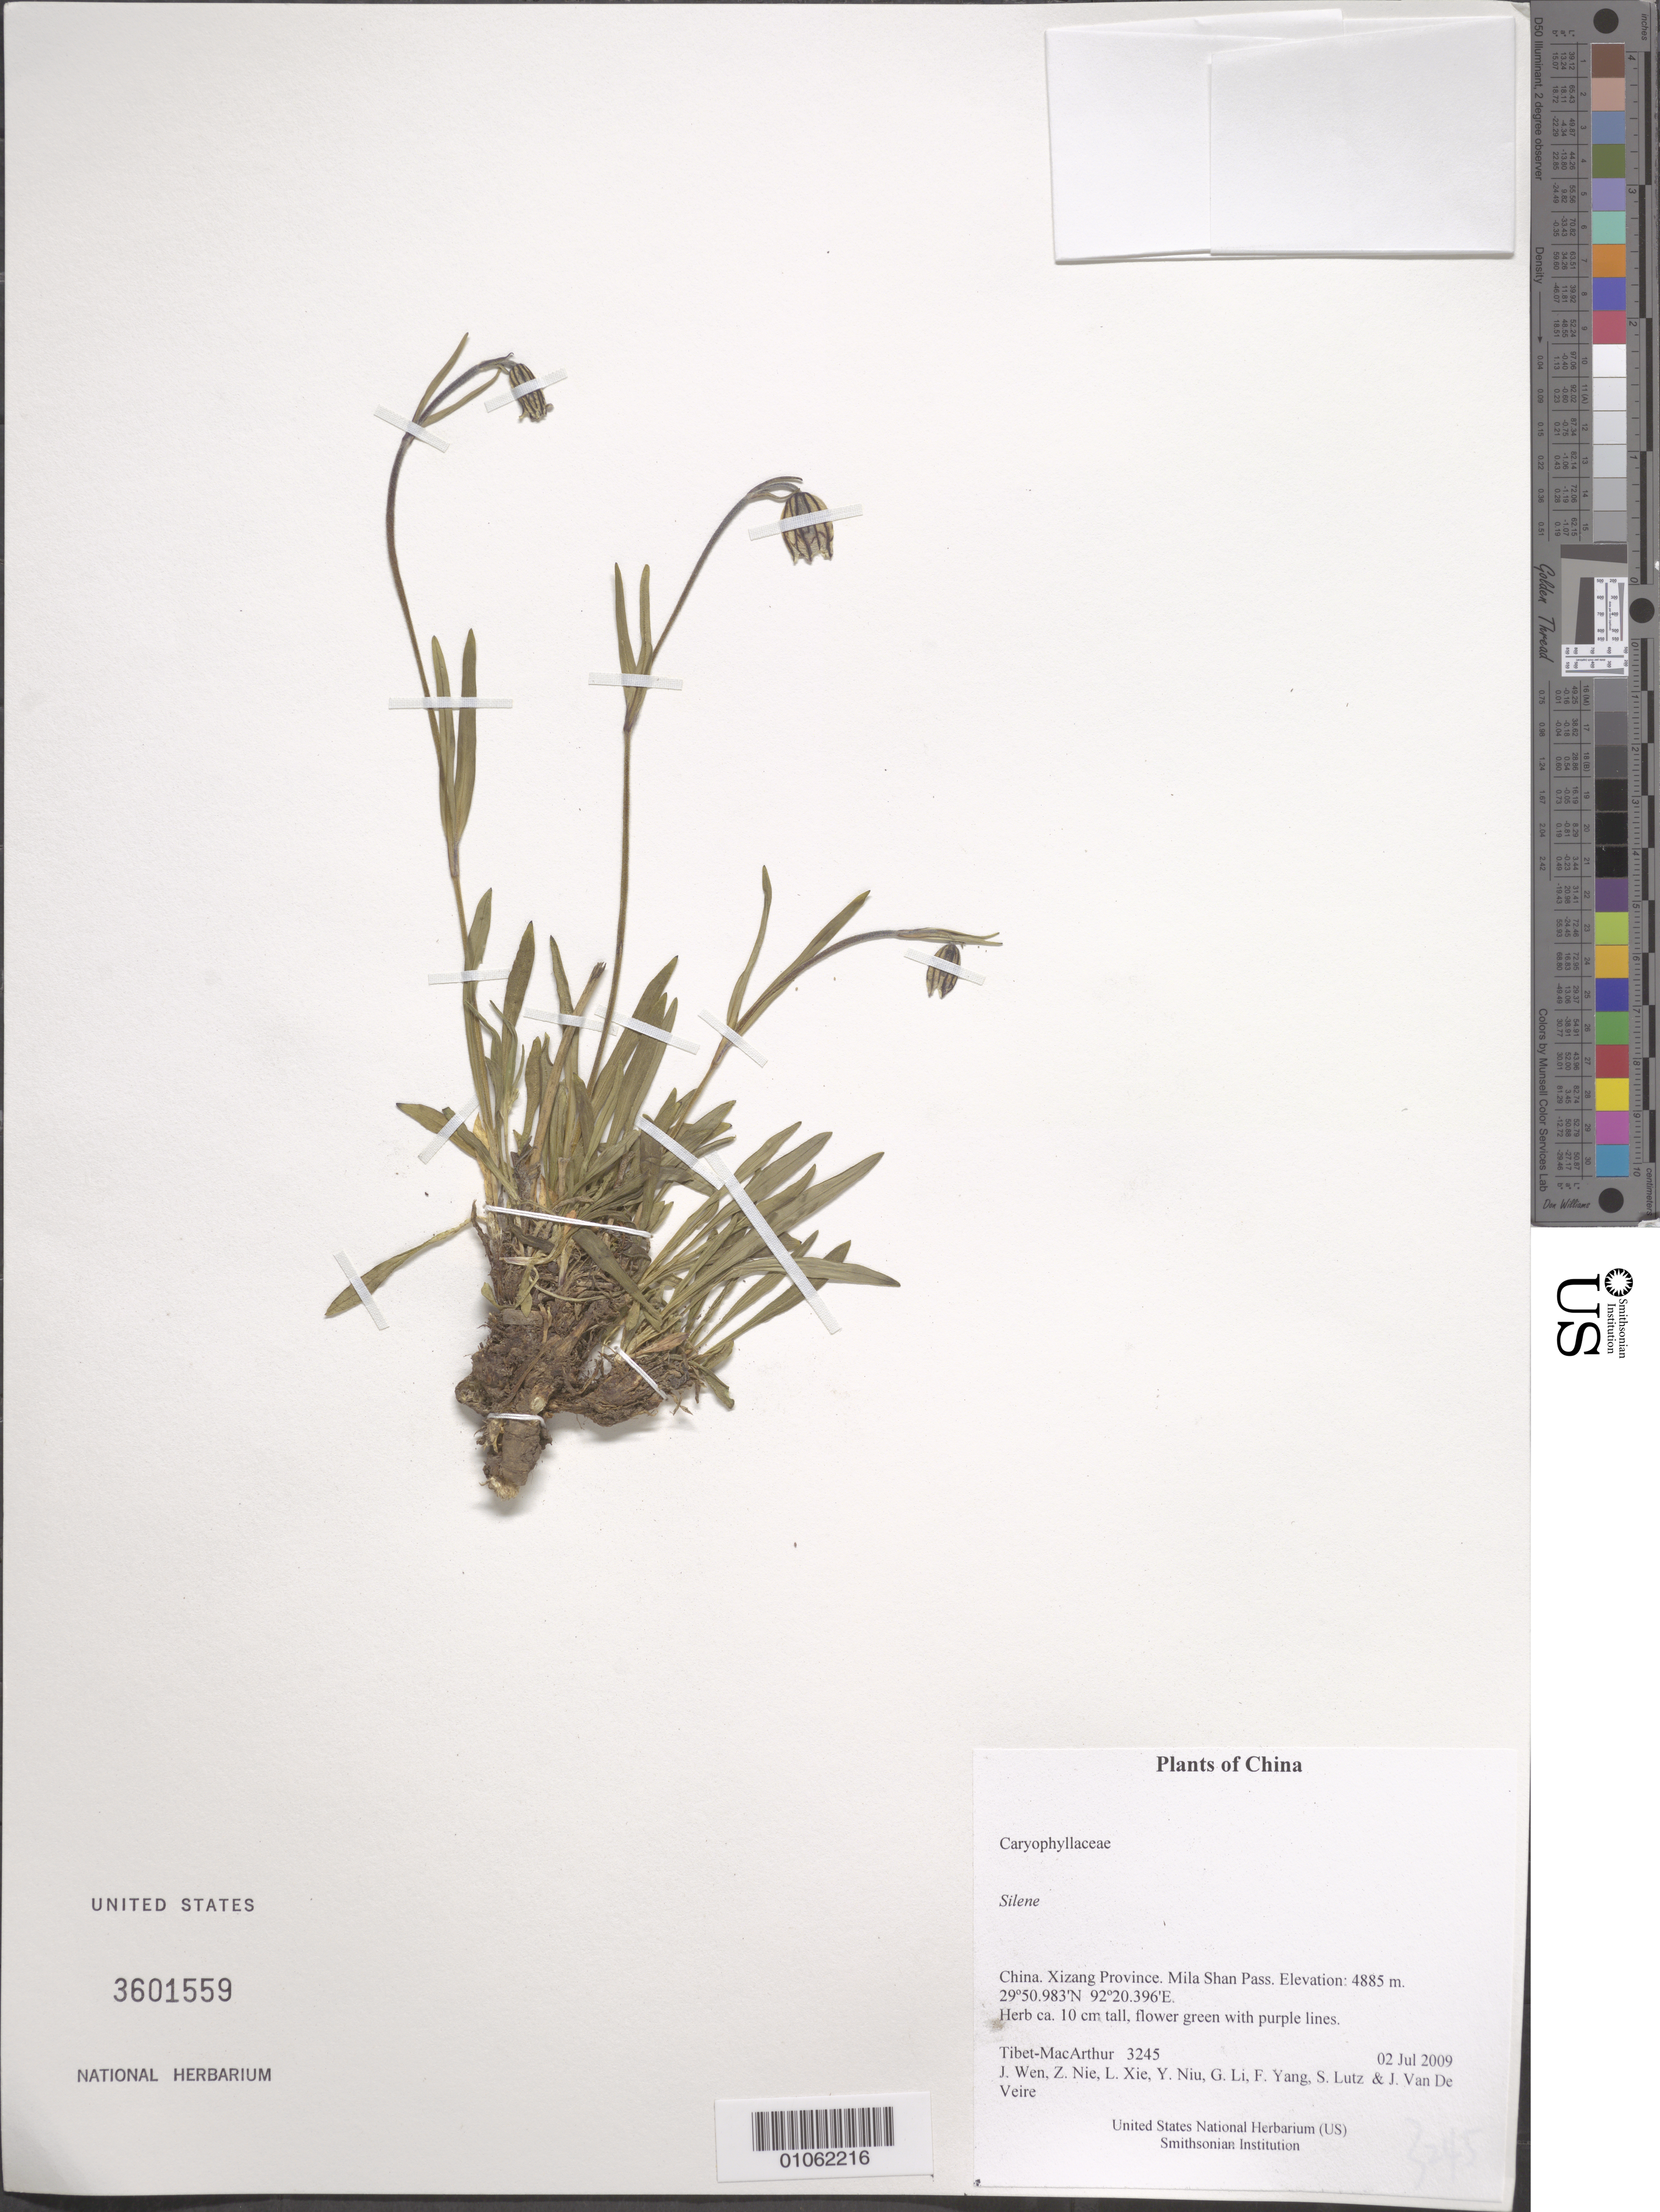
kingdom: Plantae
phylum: Tracheophyta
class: Magnoliopsida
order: Caryophyllales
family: Caryophyllaceae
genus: Silene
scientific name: Silene sp.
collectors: Tibet-MacArthur, J. Wen, Z. Nie, L. Xie, Y. Niu, G. Li, F. Yang, S. Lutz & J. Van De Veire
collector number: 3245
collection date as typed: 02 Jul 2009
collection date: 2009-07-02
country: China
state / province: Xizang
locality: Mila Shan Pass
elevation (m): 4885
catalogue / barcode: US 3601559